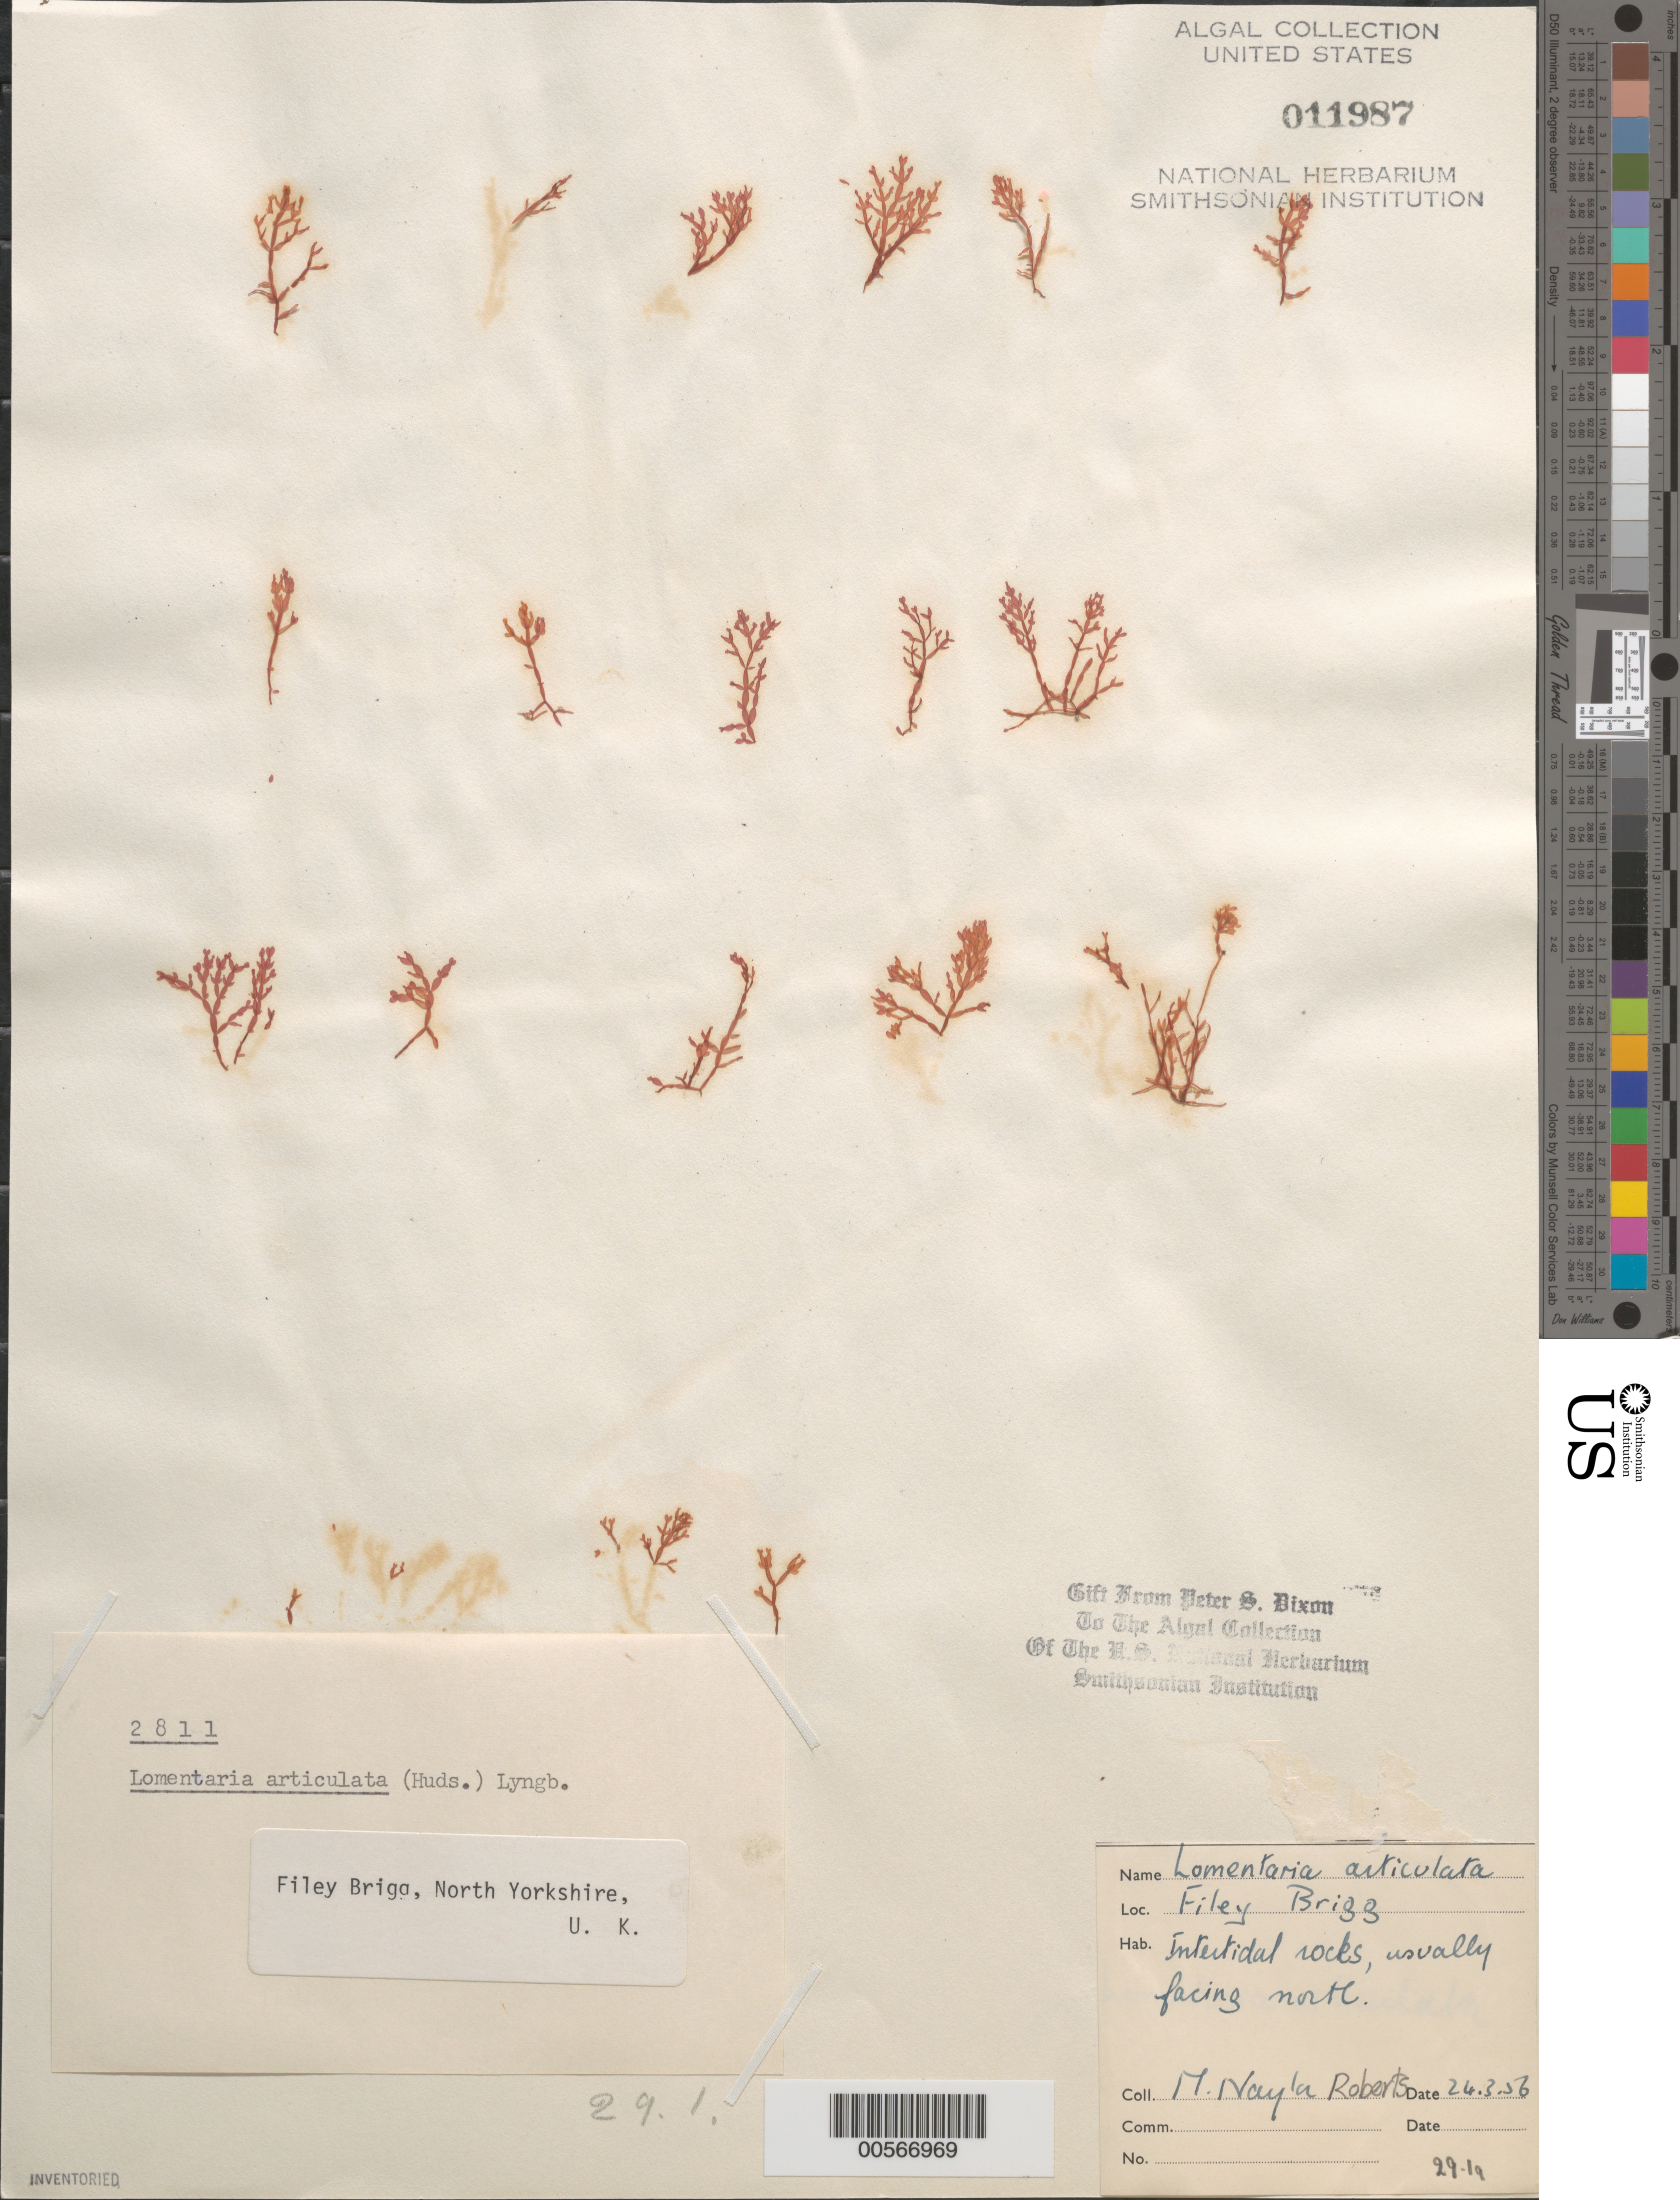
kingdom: Plantae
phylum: Rhodophyta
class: Florideophyceae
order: Rhodymeniales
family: Lomentariaceae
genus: Lomentaria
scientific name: Lomentaria articulata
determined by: Dixon, P. S.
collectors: M. Roberts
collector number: PSD 2811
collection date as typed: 24 Mar 1956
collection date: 1956-03-24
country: United Kingdom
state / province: England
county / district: North Yorkshire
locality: Filey Brigg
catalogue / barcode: US 11987